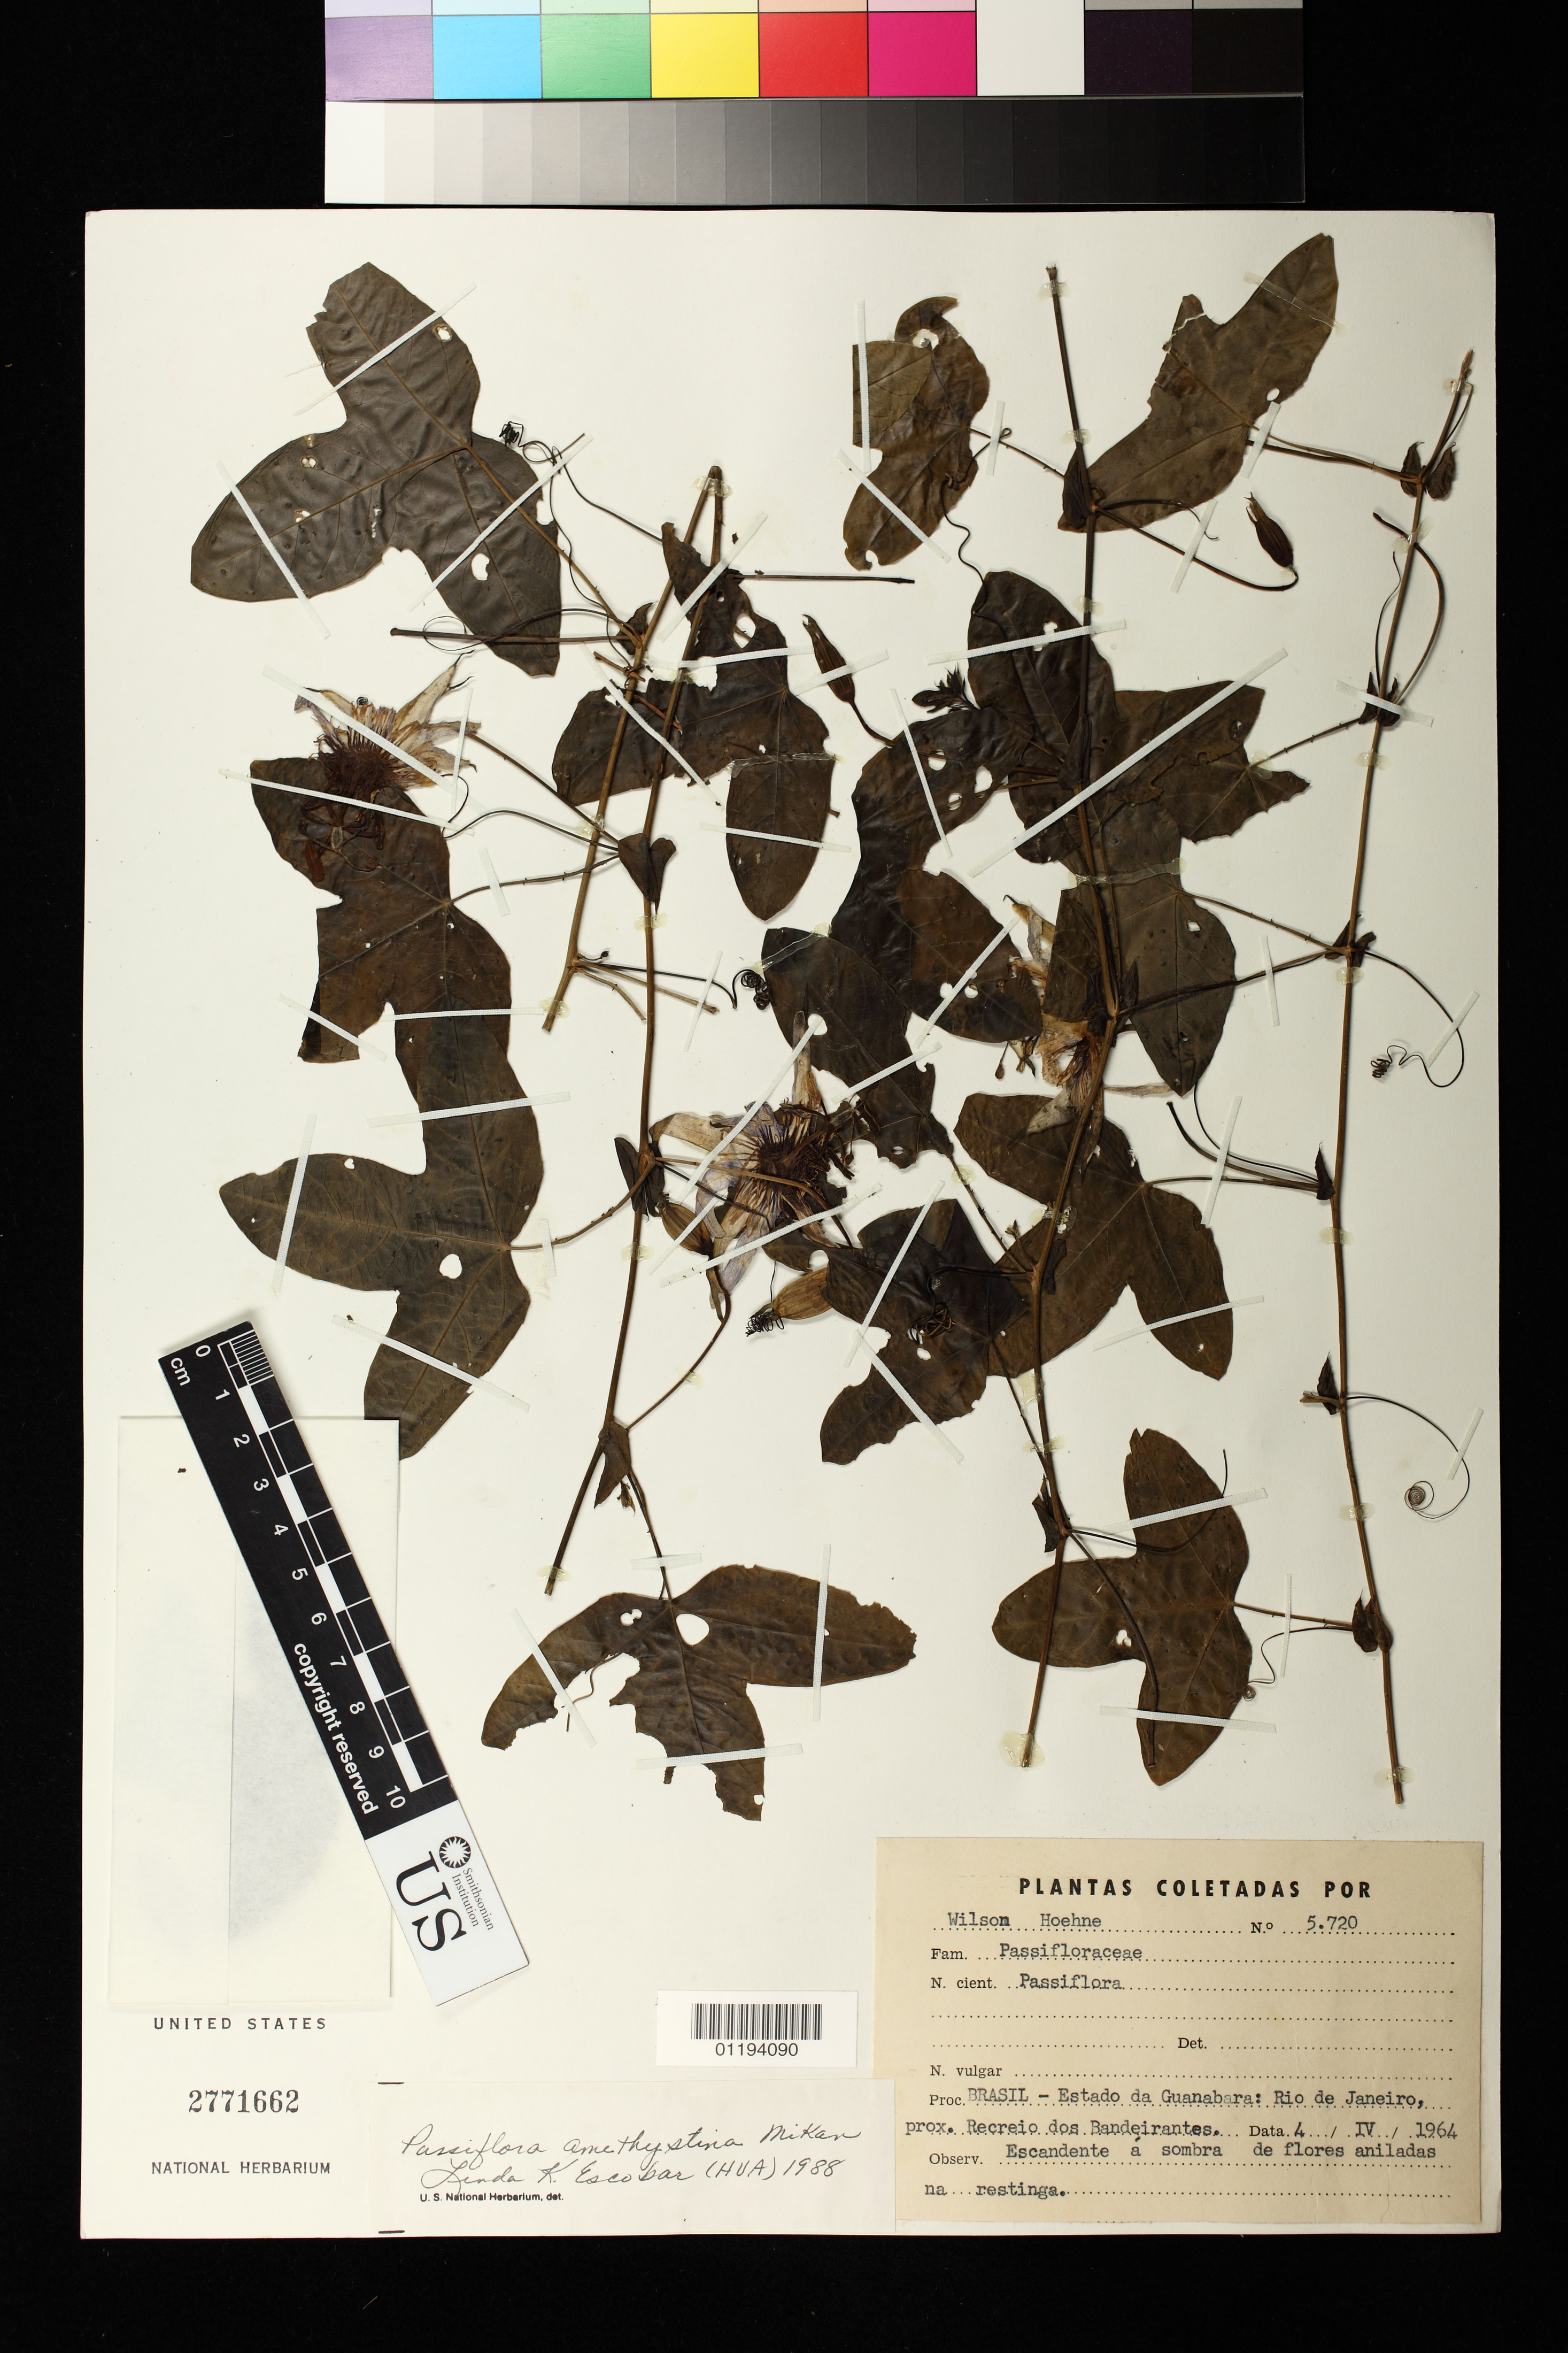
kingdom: Plantae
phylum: Tracheophyta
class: Magnoliopsida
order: Malpighiales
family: Passifloraceae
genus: Passiflora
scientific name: Passiflora amethystina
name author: J.C. Mikan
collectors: W. Hoehne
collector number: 5720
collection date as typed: Apr 4 1964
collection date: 1964-04-04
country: Brazil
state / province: Rio de Janeiro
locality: Estado da Guanabara: Rio de Janeiro, prox. Recreio dos Bandeirantes.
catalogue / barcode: US 2771662